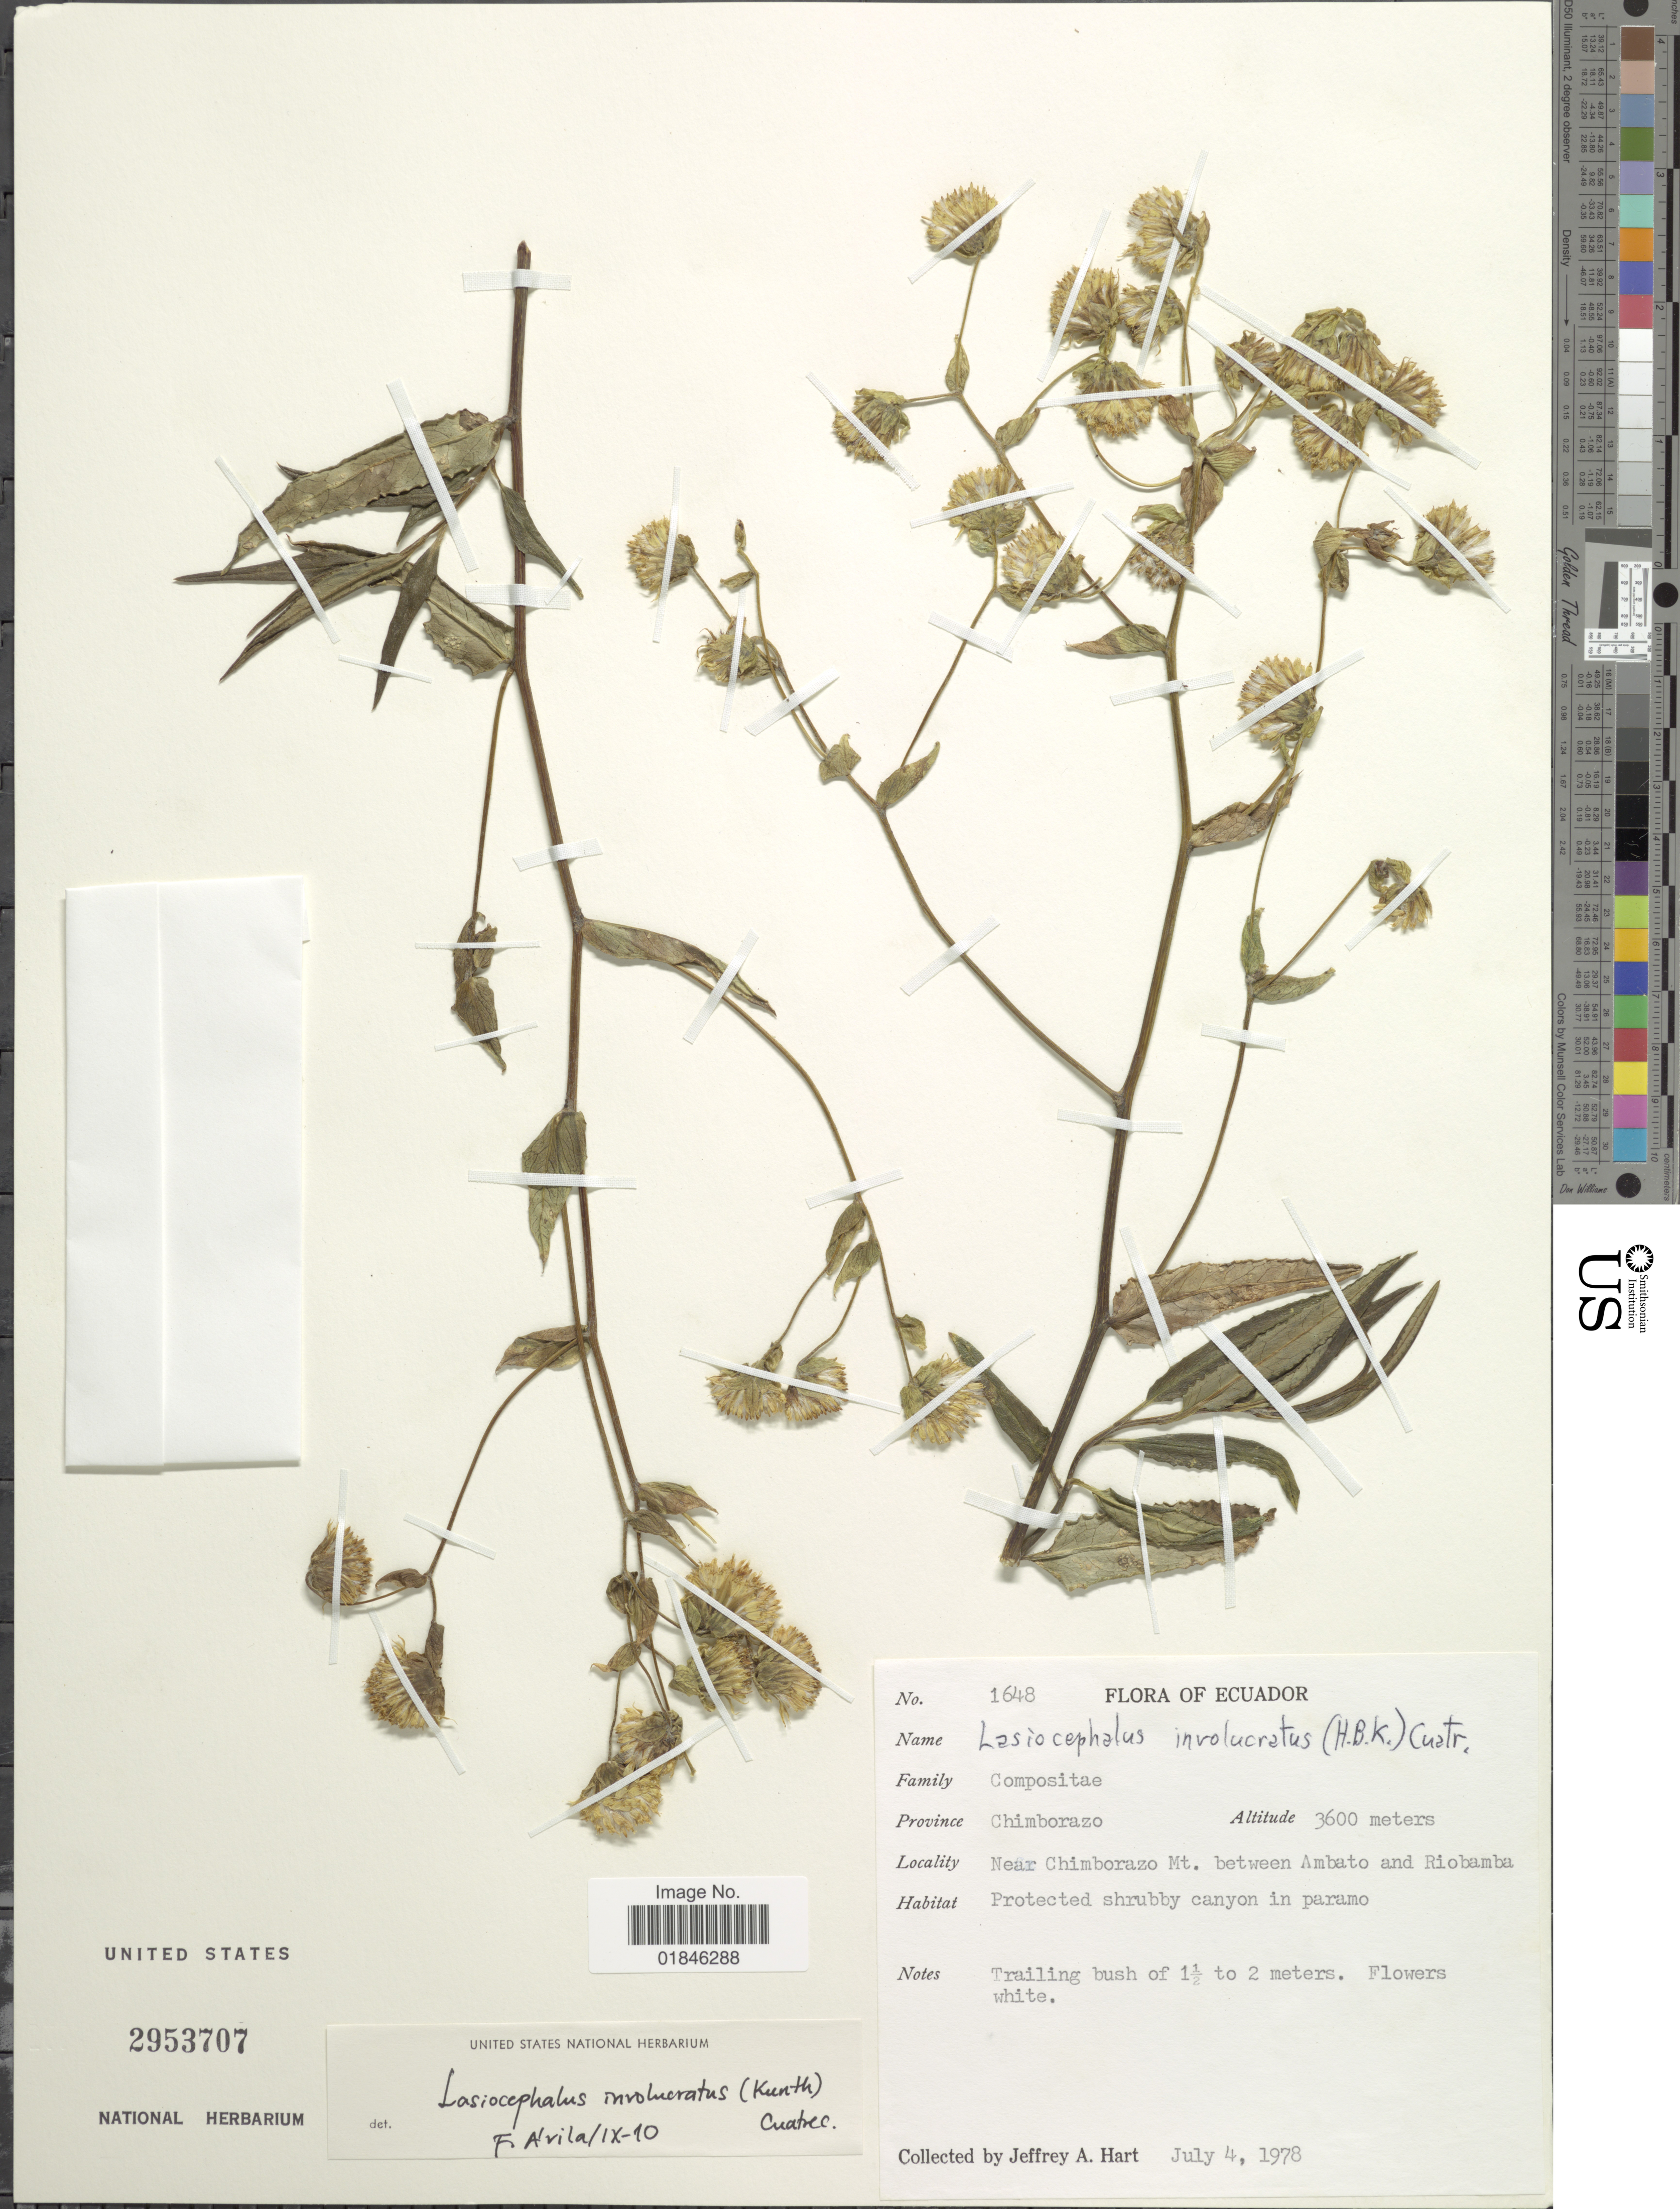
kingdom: Plantae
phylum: Tracheophyta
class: Magnoliopsida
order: Asterales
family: Asteraceae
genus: Senecio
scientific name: Senecio involucratus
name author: (Kunth) DC.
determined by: Salomon, Luciana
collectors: J. A. Hart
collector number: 1648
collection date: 1978-07-04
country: Ecuador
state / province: Chimborazo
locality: Province Chimborazo. Near Chimborazo Mt. between Ambato and Riobamba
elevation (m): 3600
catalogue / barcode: US 2953707